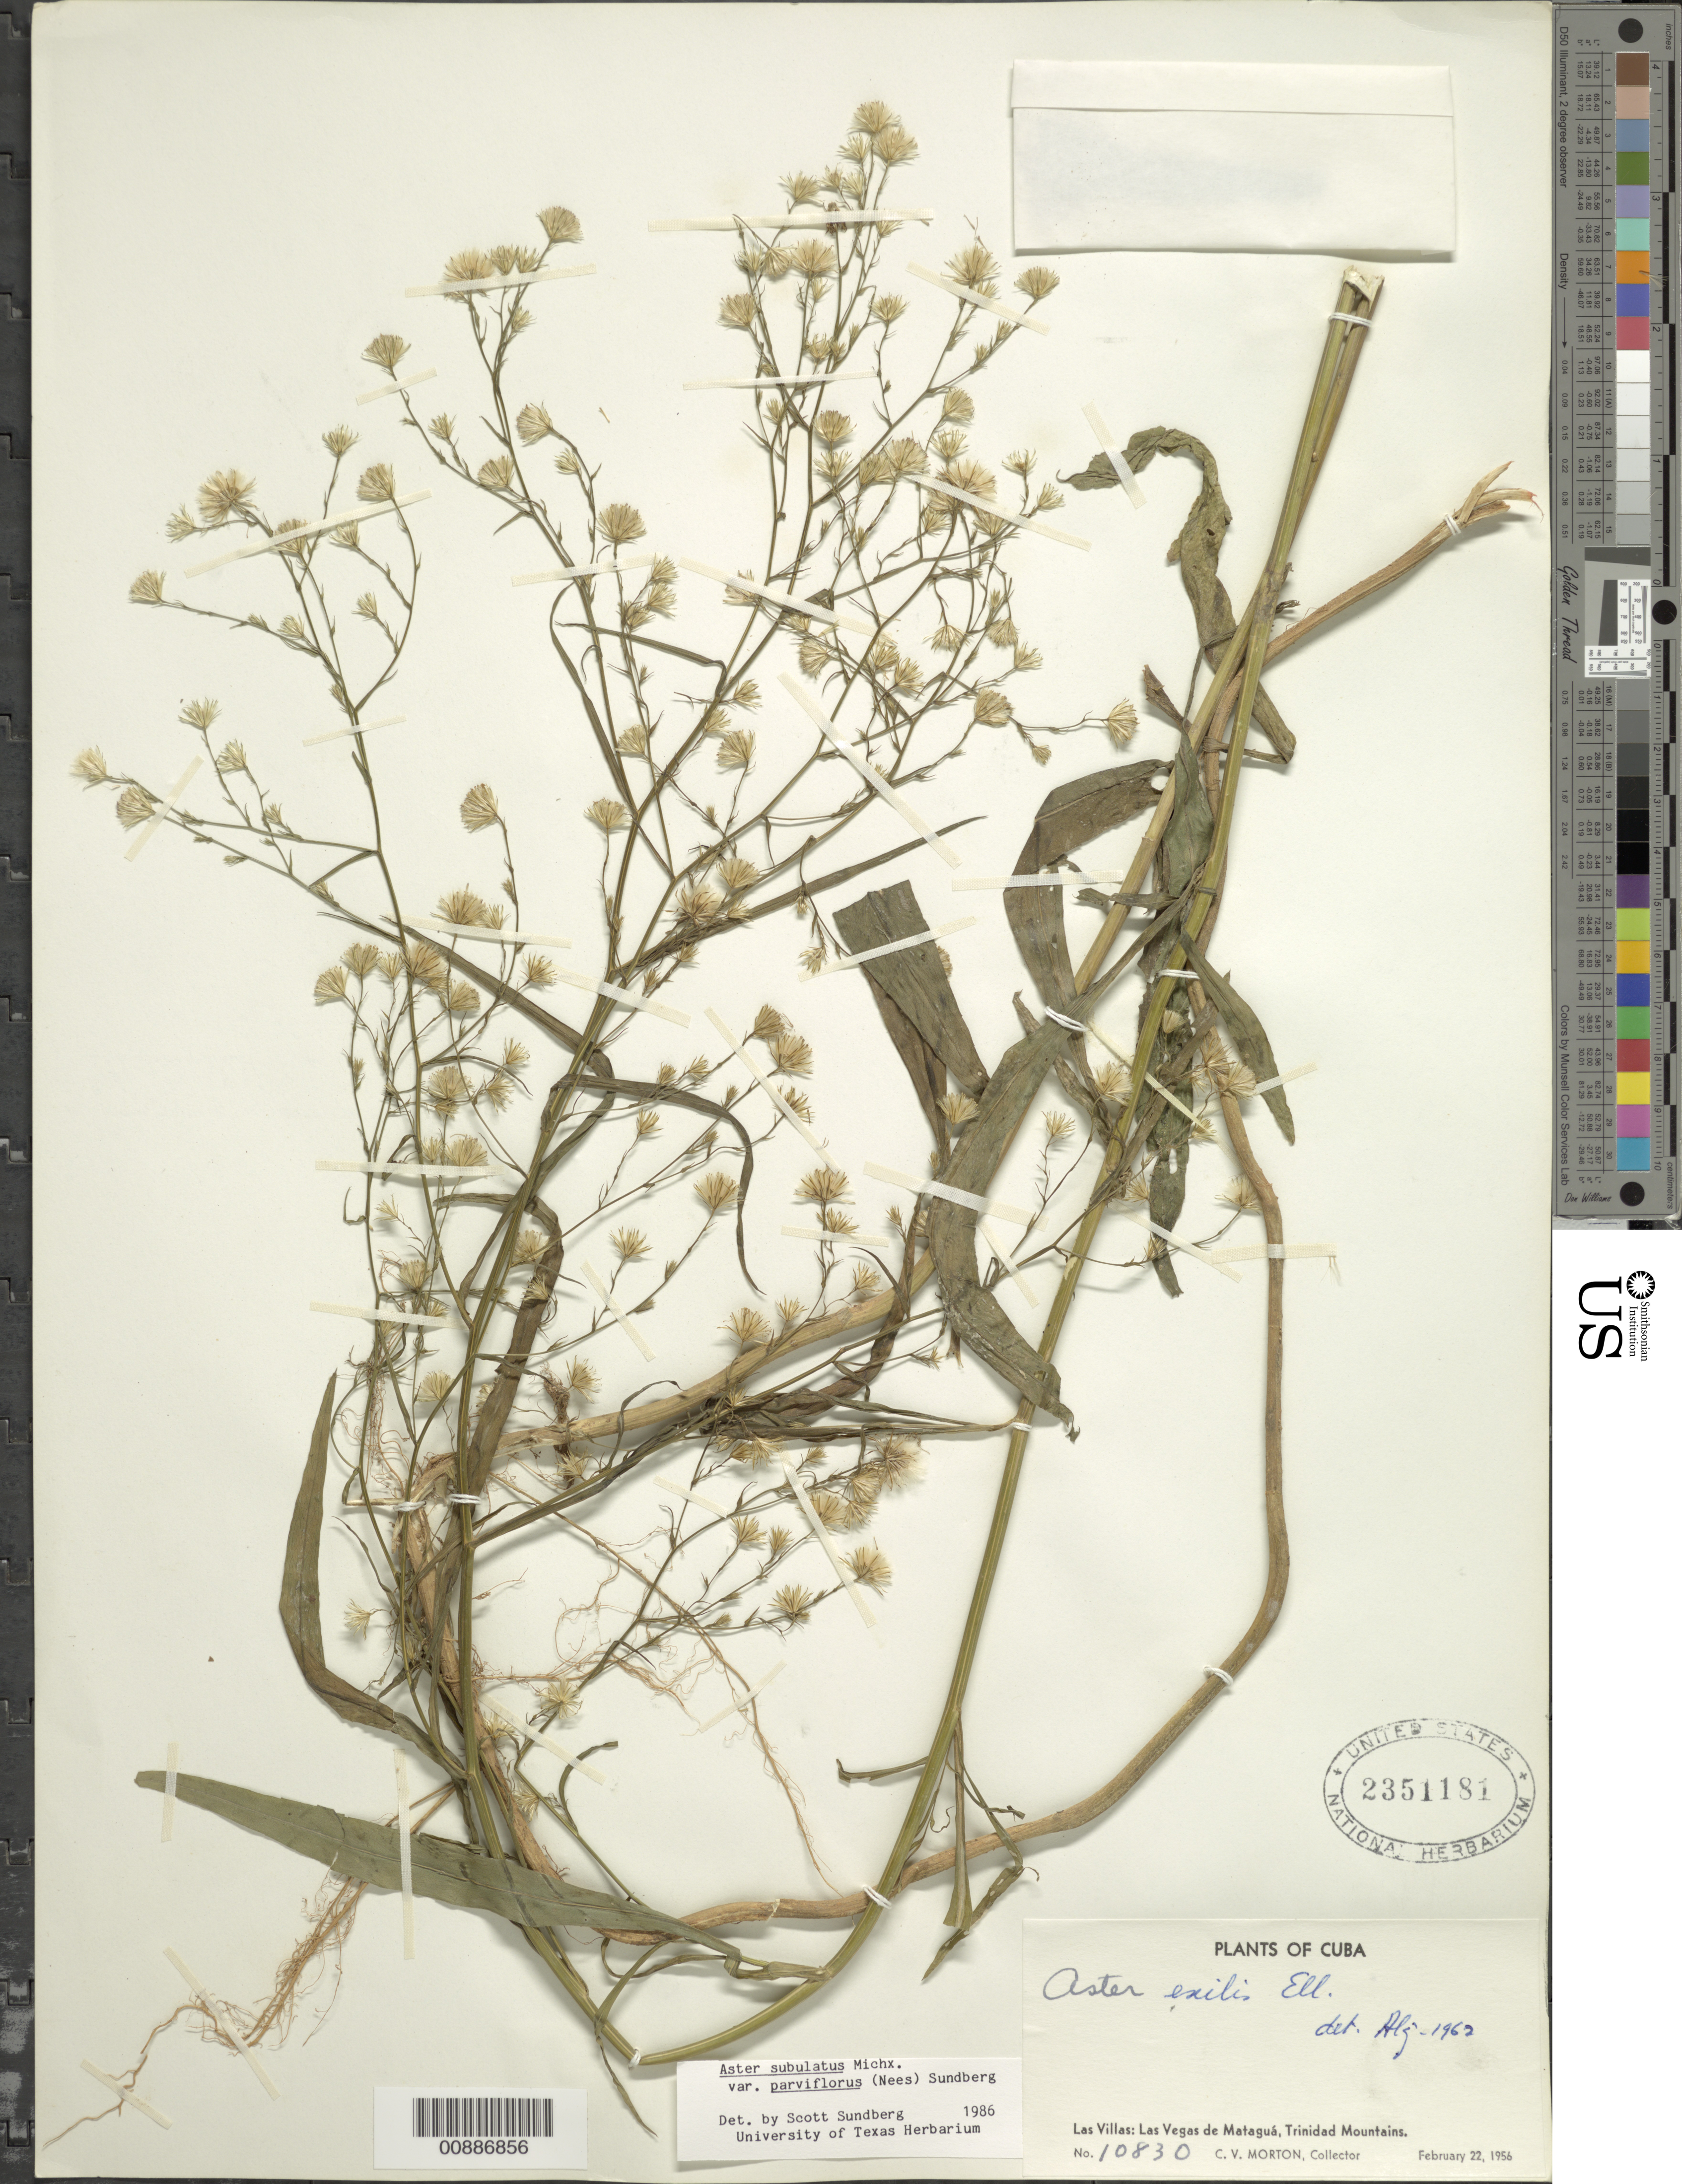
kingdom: Plantae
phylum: Tracheophyta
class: Magnoliopsida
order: Asterales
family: Asteraceae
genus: Symphyotrichum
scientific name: Symphyotrichum subulatum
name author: (Michx.) G.L. Nesom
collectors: C. V. Morton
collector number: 10830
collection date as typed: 22 Feb 1956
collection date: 1956-02-22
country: Cuba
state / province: Las Villas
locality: Las Villas: Las Vegas de Mataguá, Trinidad Mountains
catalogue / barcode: US 2351181